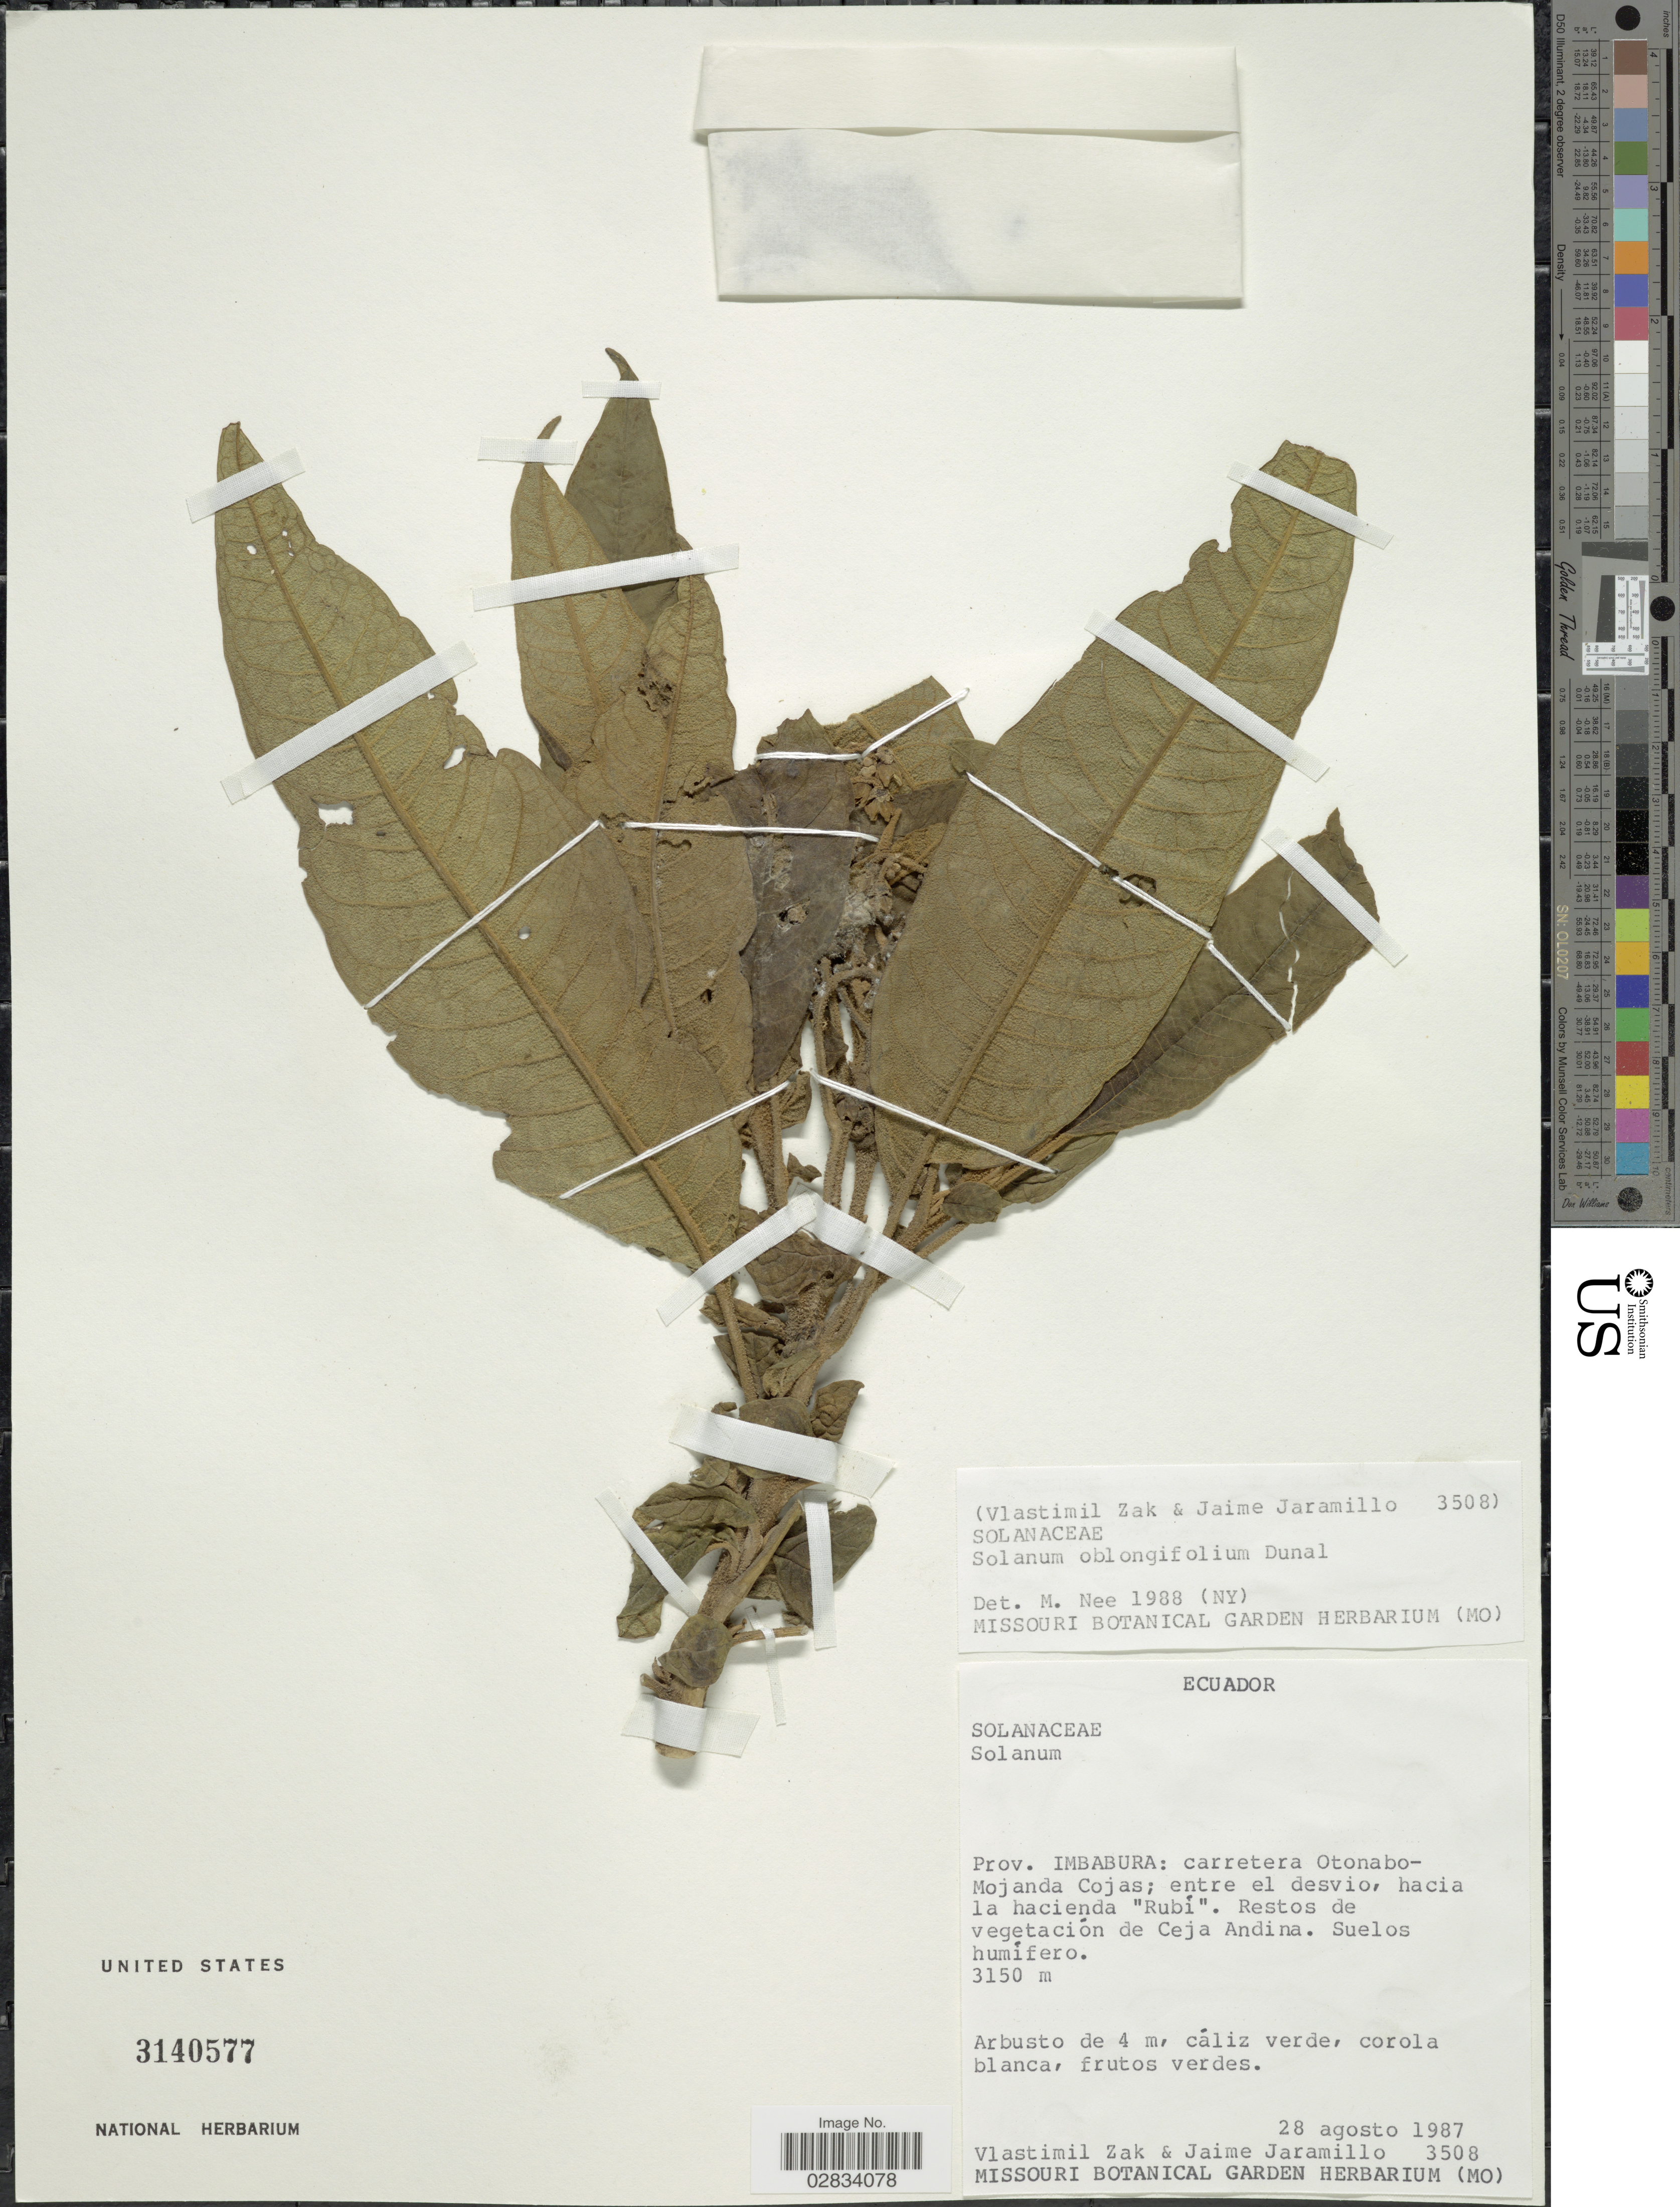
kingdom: Plantae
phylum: Tracheophyta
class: Magnoliopsida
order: Solanales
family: Solanaceae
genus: Solanum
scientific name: Solanum oblongifolium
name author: Duval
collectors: V. Zak & J. Jaramillo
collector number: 3508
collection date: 1987-08-28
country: Ecuador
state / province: Imbabura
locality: Carretera Otonabo-Mojanda Cojas, entre el desvio, hacia la hacienda Rubi.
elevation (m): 3150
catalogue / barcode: US 3140577